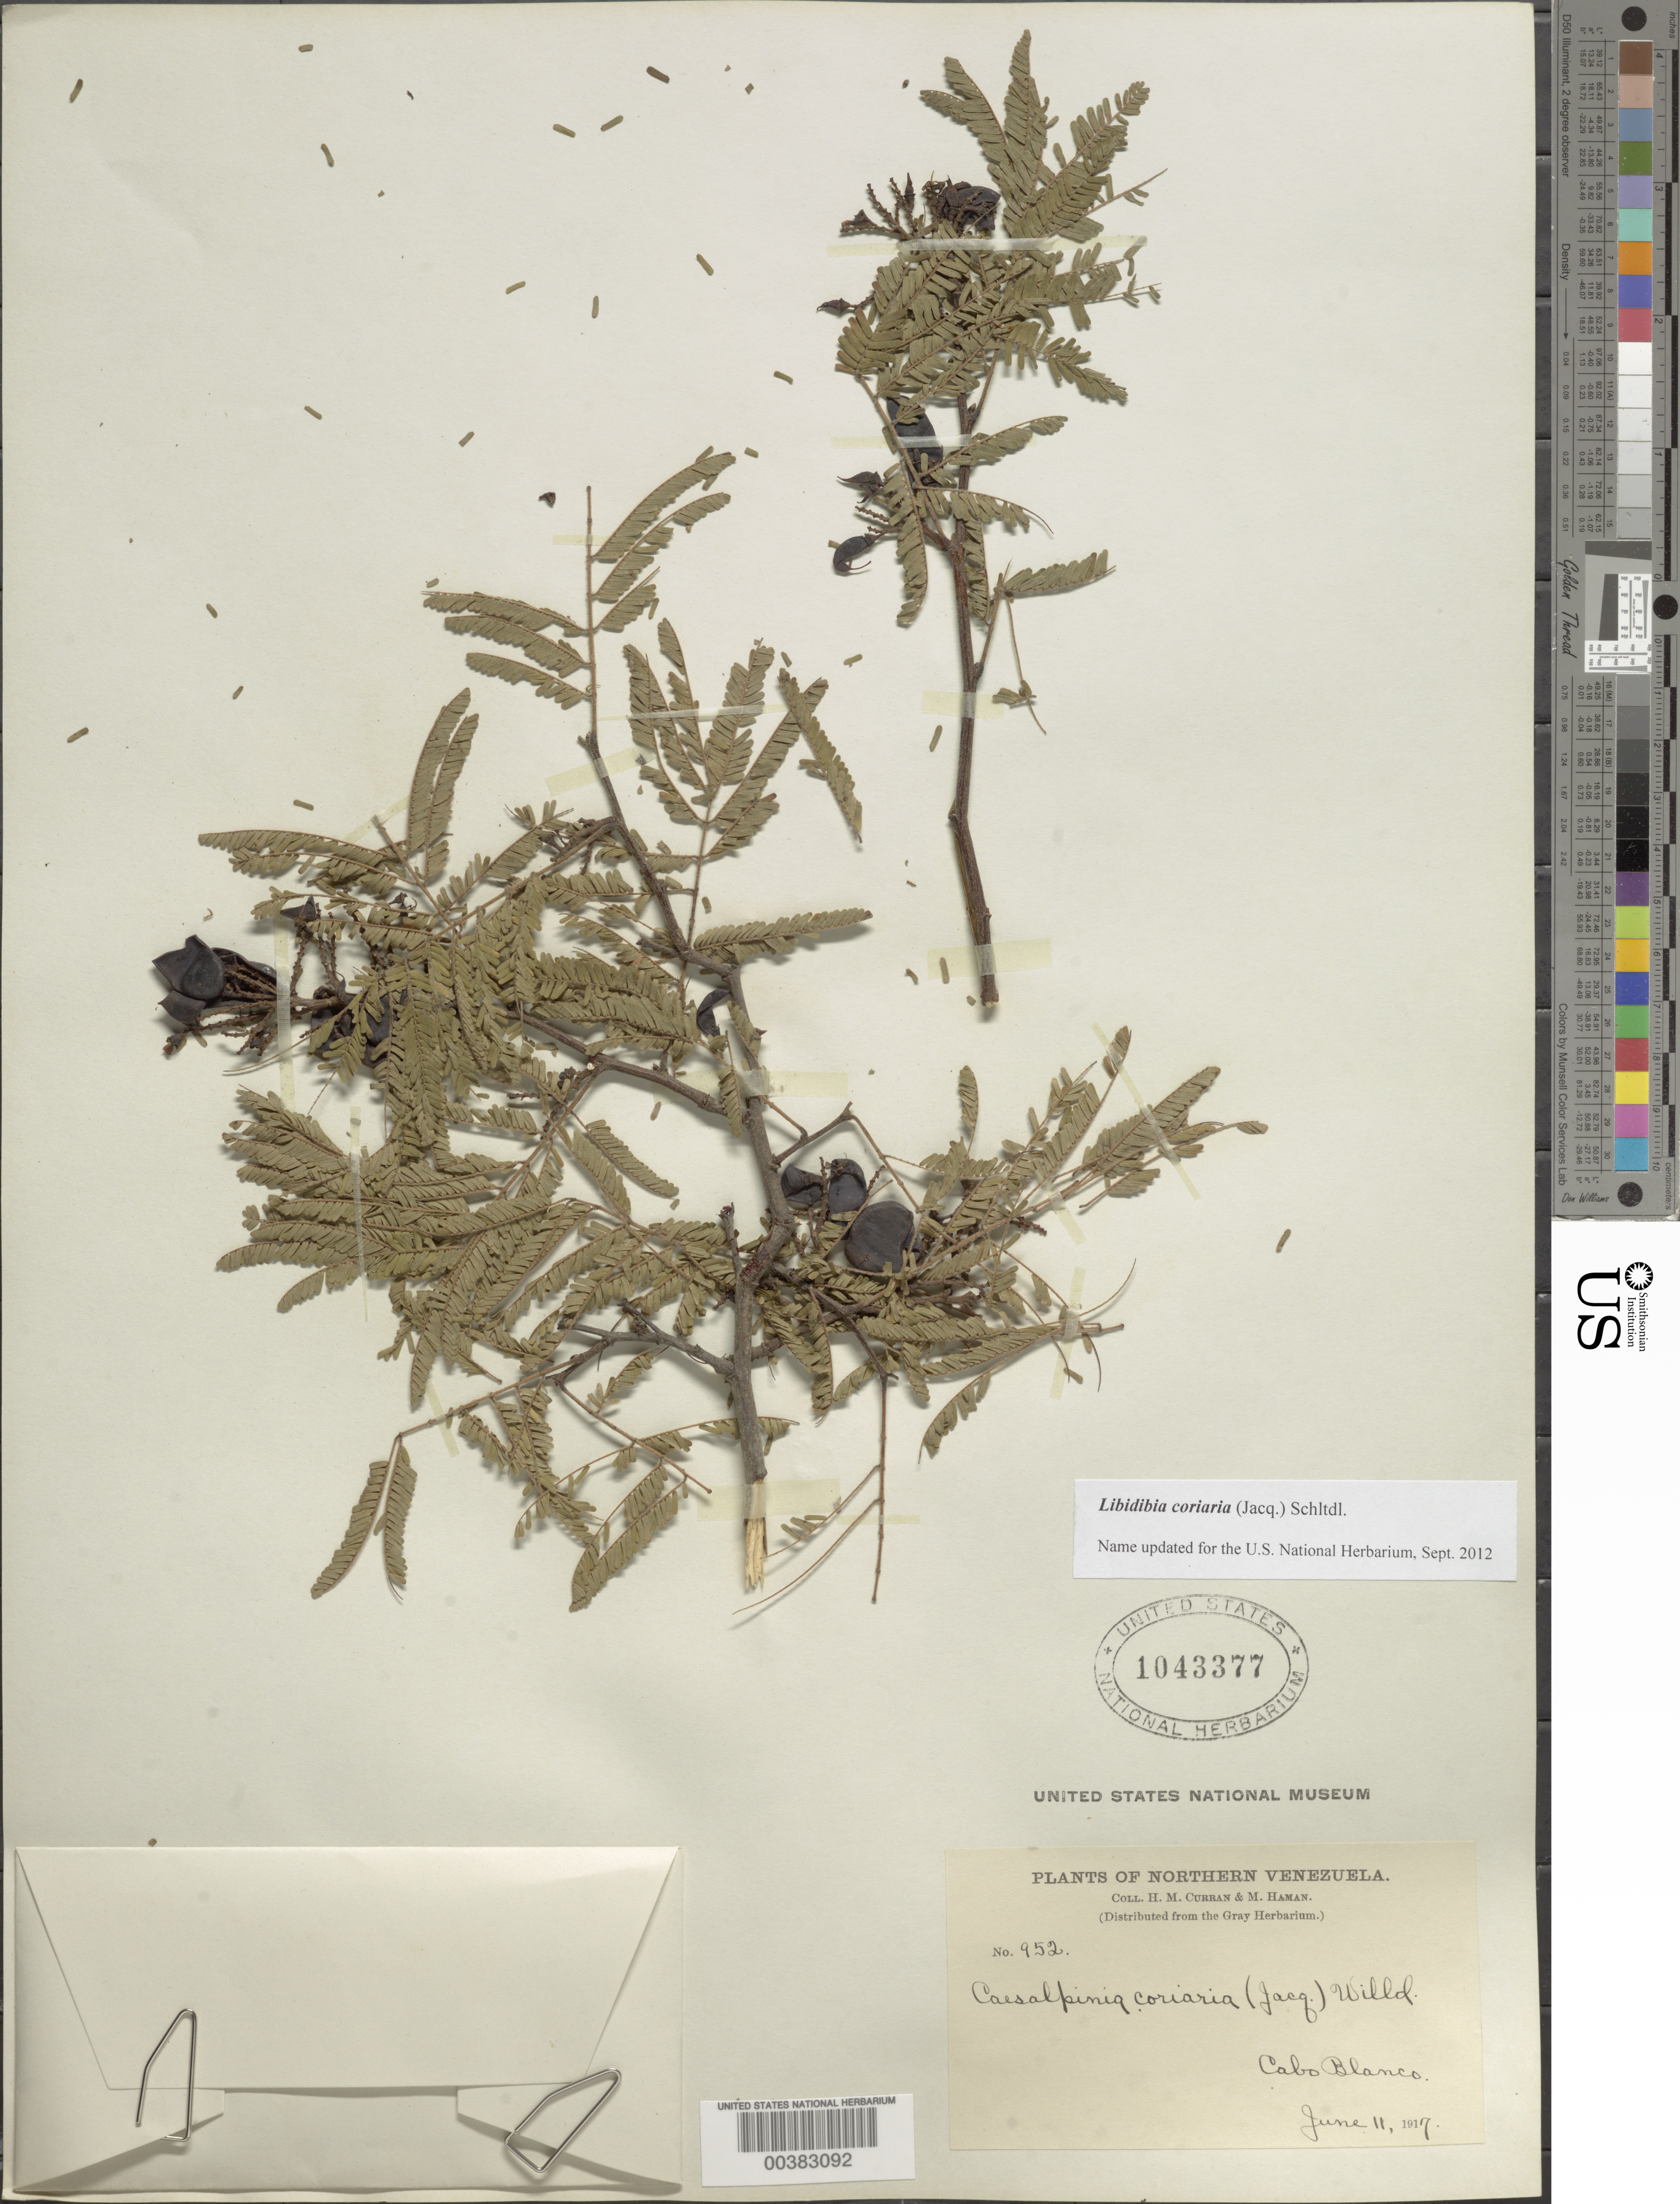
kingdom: Plantae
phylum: Tracheophyta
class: Magnoliopsida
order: Fabales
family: Fabaceae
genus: Libidibia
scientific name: Libidibia coriaria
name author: (Jacq.) Schltdl.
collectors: H. M. Curran & M. Haman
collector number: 952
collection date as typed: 11 Jun 1917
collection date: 1917-06-11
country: Venezuela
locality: Cabo blanco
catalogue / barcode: US 1043377